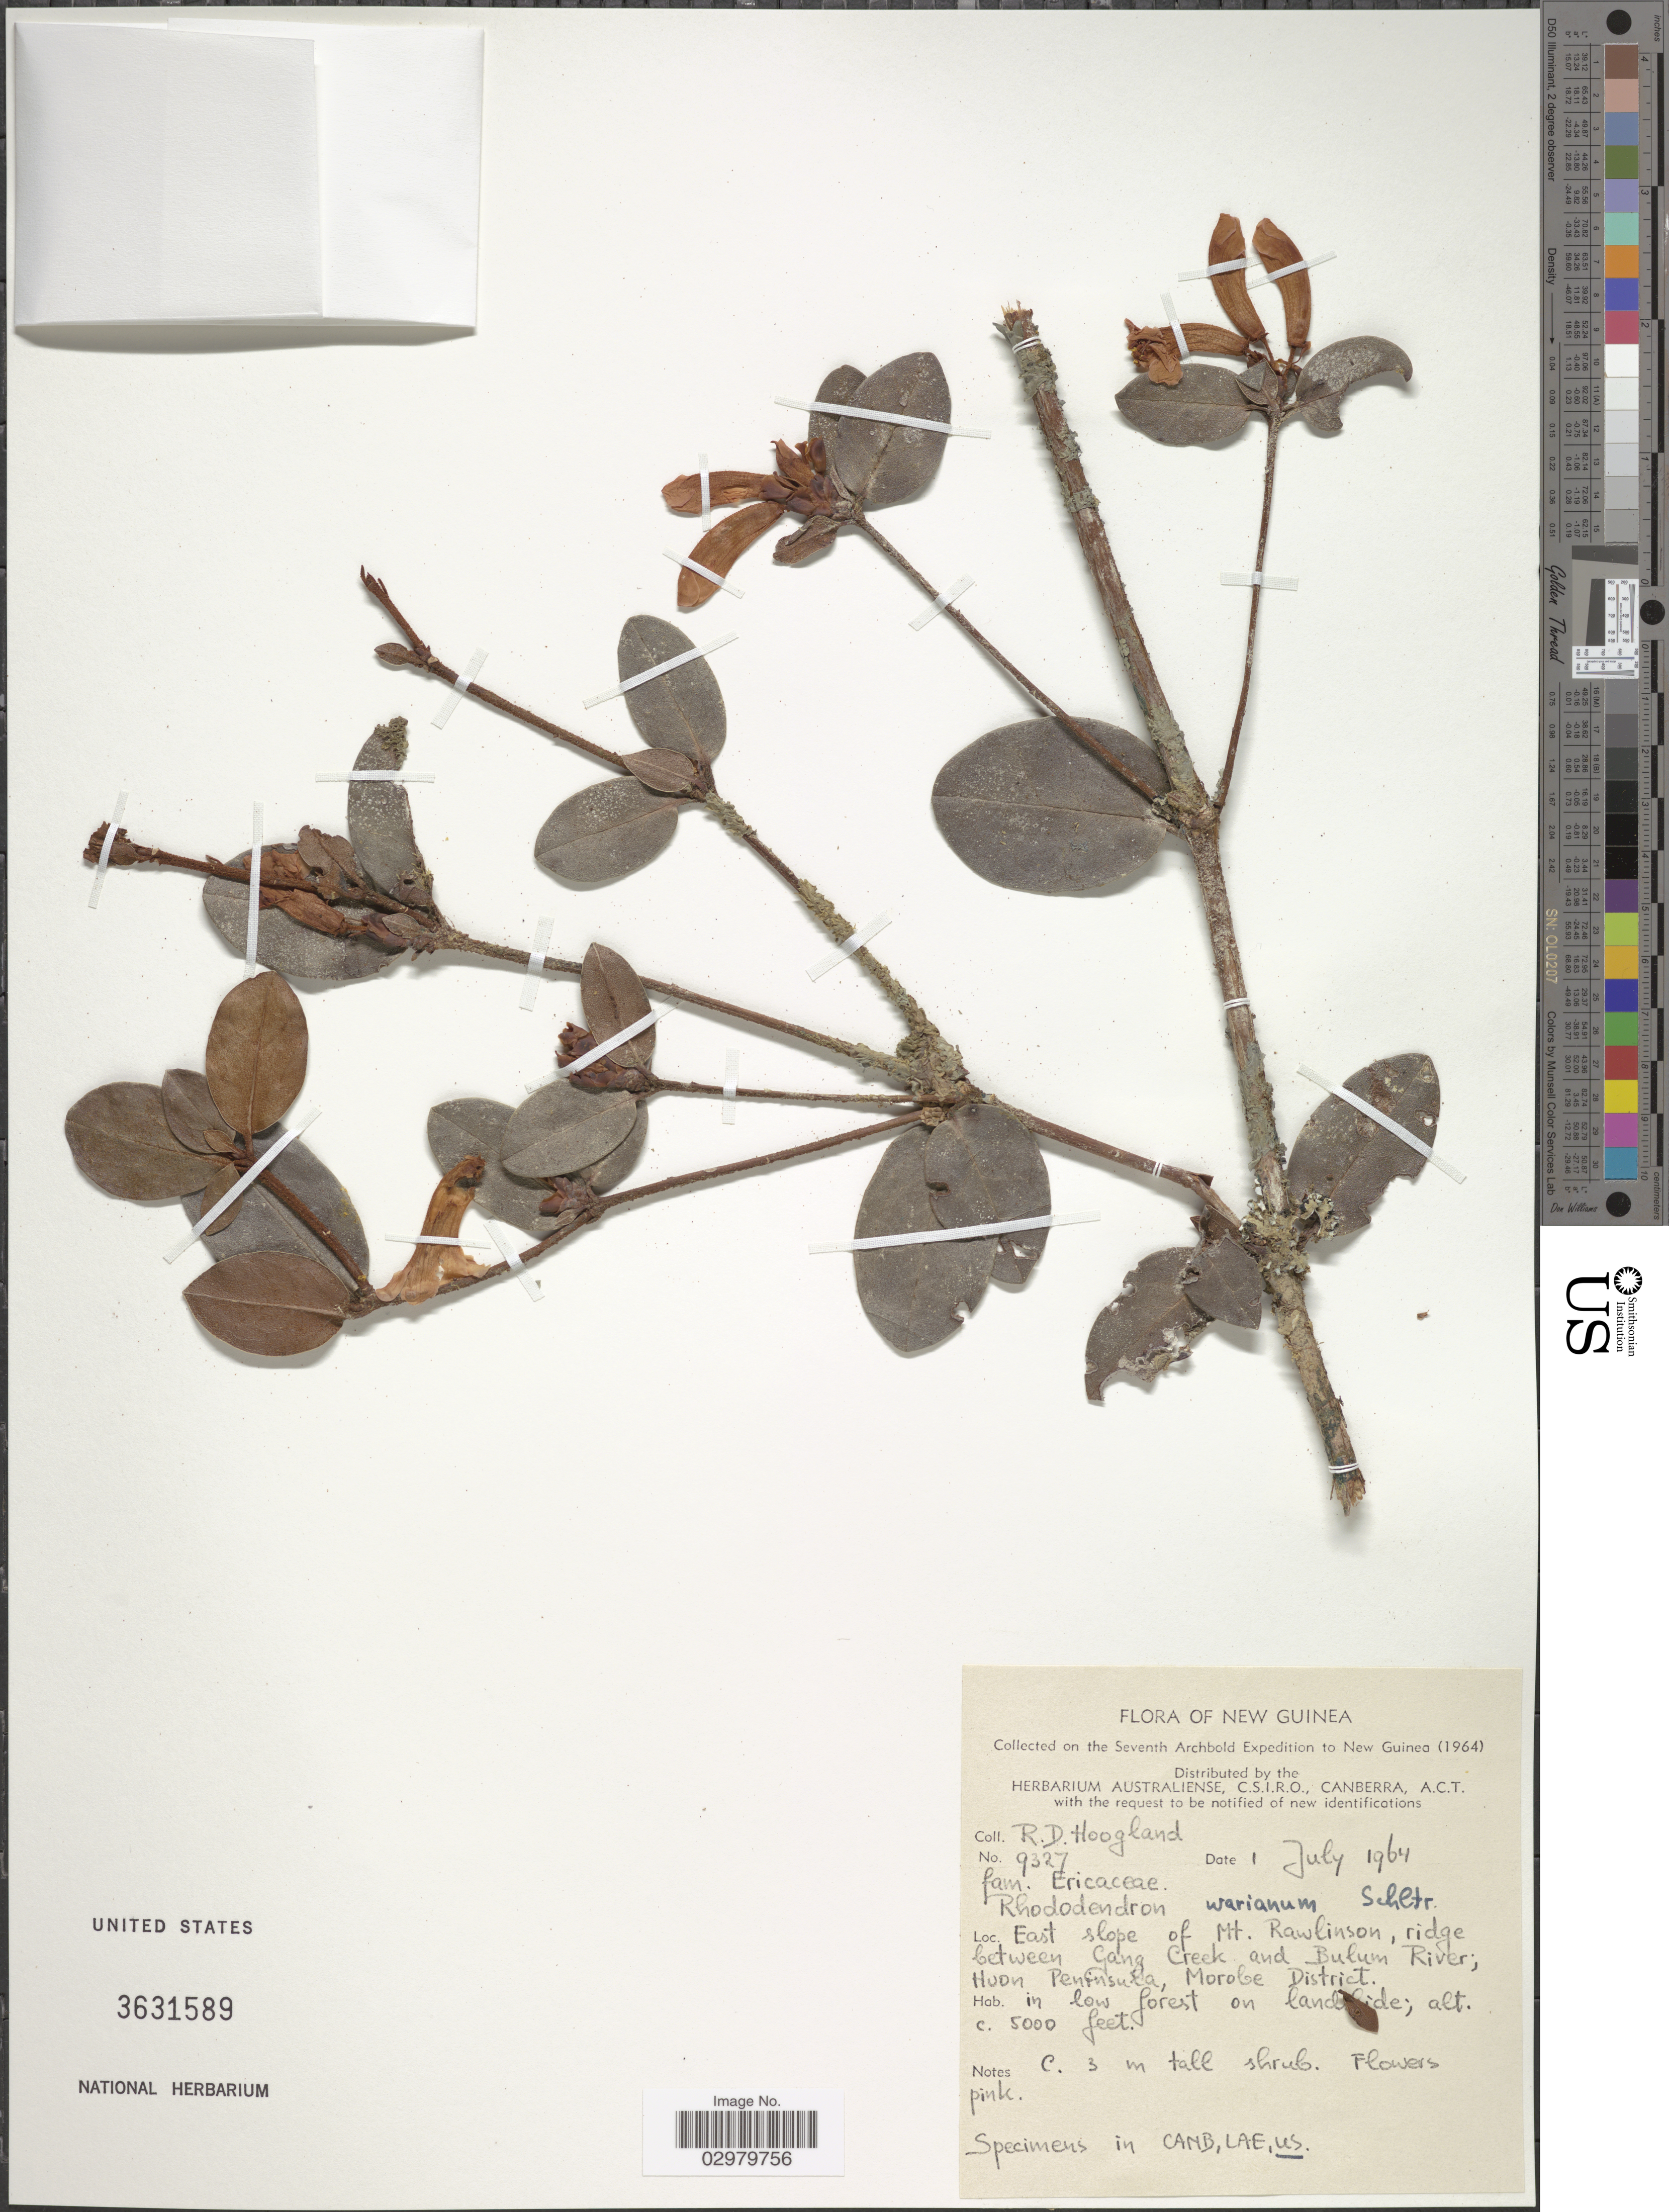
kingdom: Plantae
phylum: Tracheophyta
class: Magnoliopsida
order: Ericales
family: Ericaceae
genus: Rhododendron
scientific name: Rhododendron warianum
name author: Schltr.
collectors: R. D. Hoogland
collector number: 9327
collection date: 1964-07-01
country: Papua New Guinea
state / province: Morobe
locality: New Guinea. East slope of Mt. Rawlinson, ridge between Gang Creek and Bulum River; Huon Peninsula, Morobe District.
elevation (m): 1524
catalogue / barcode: US 3631589